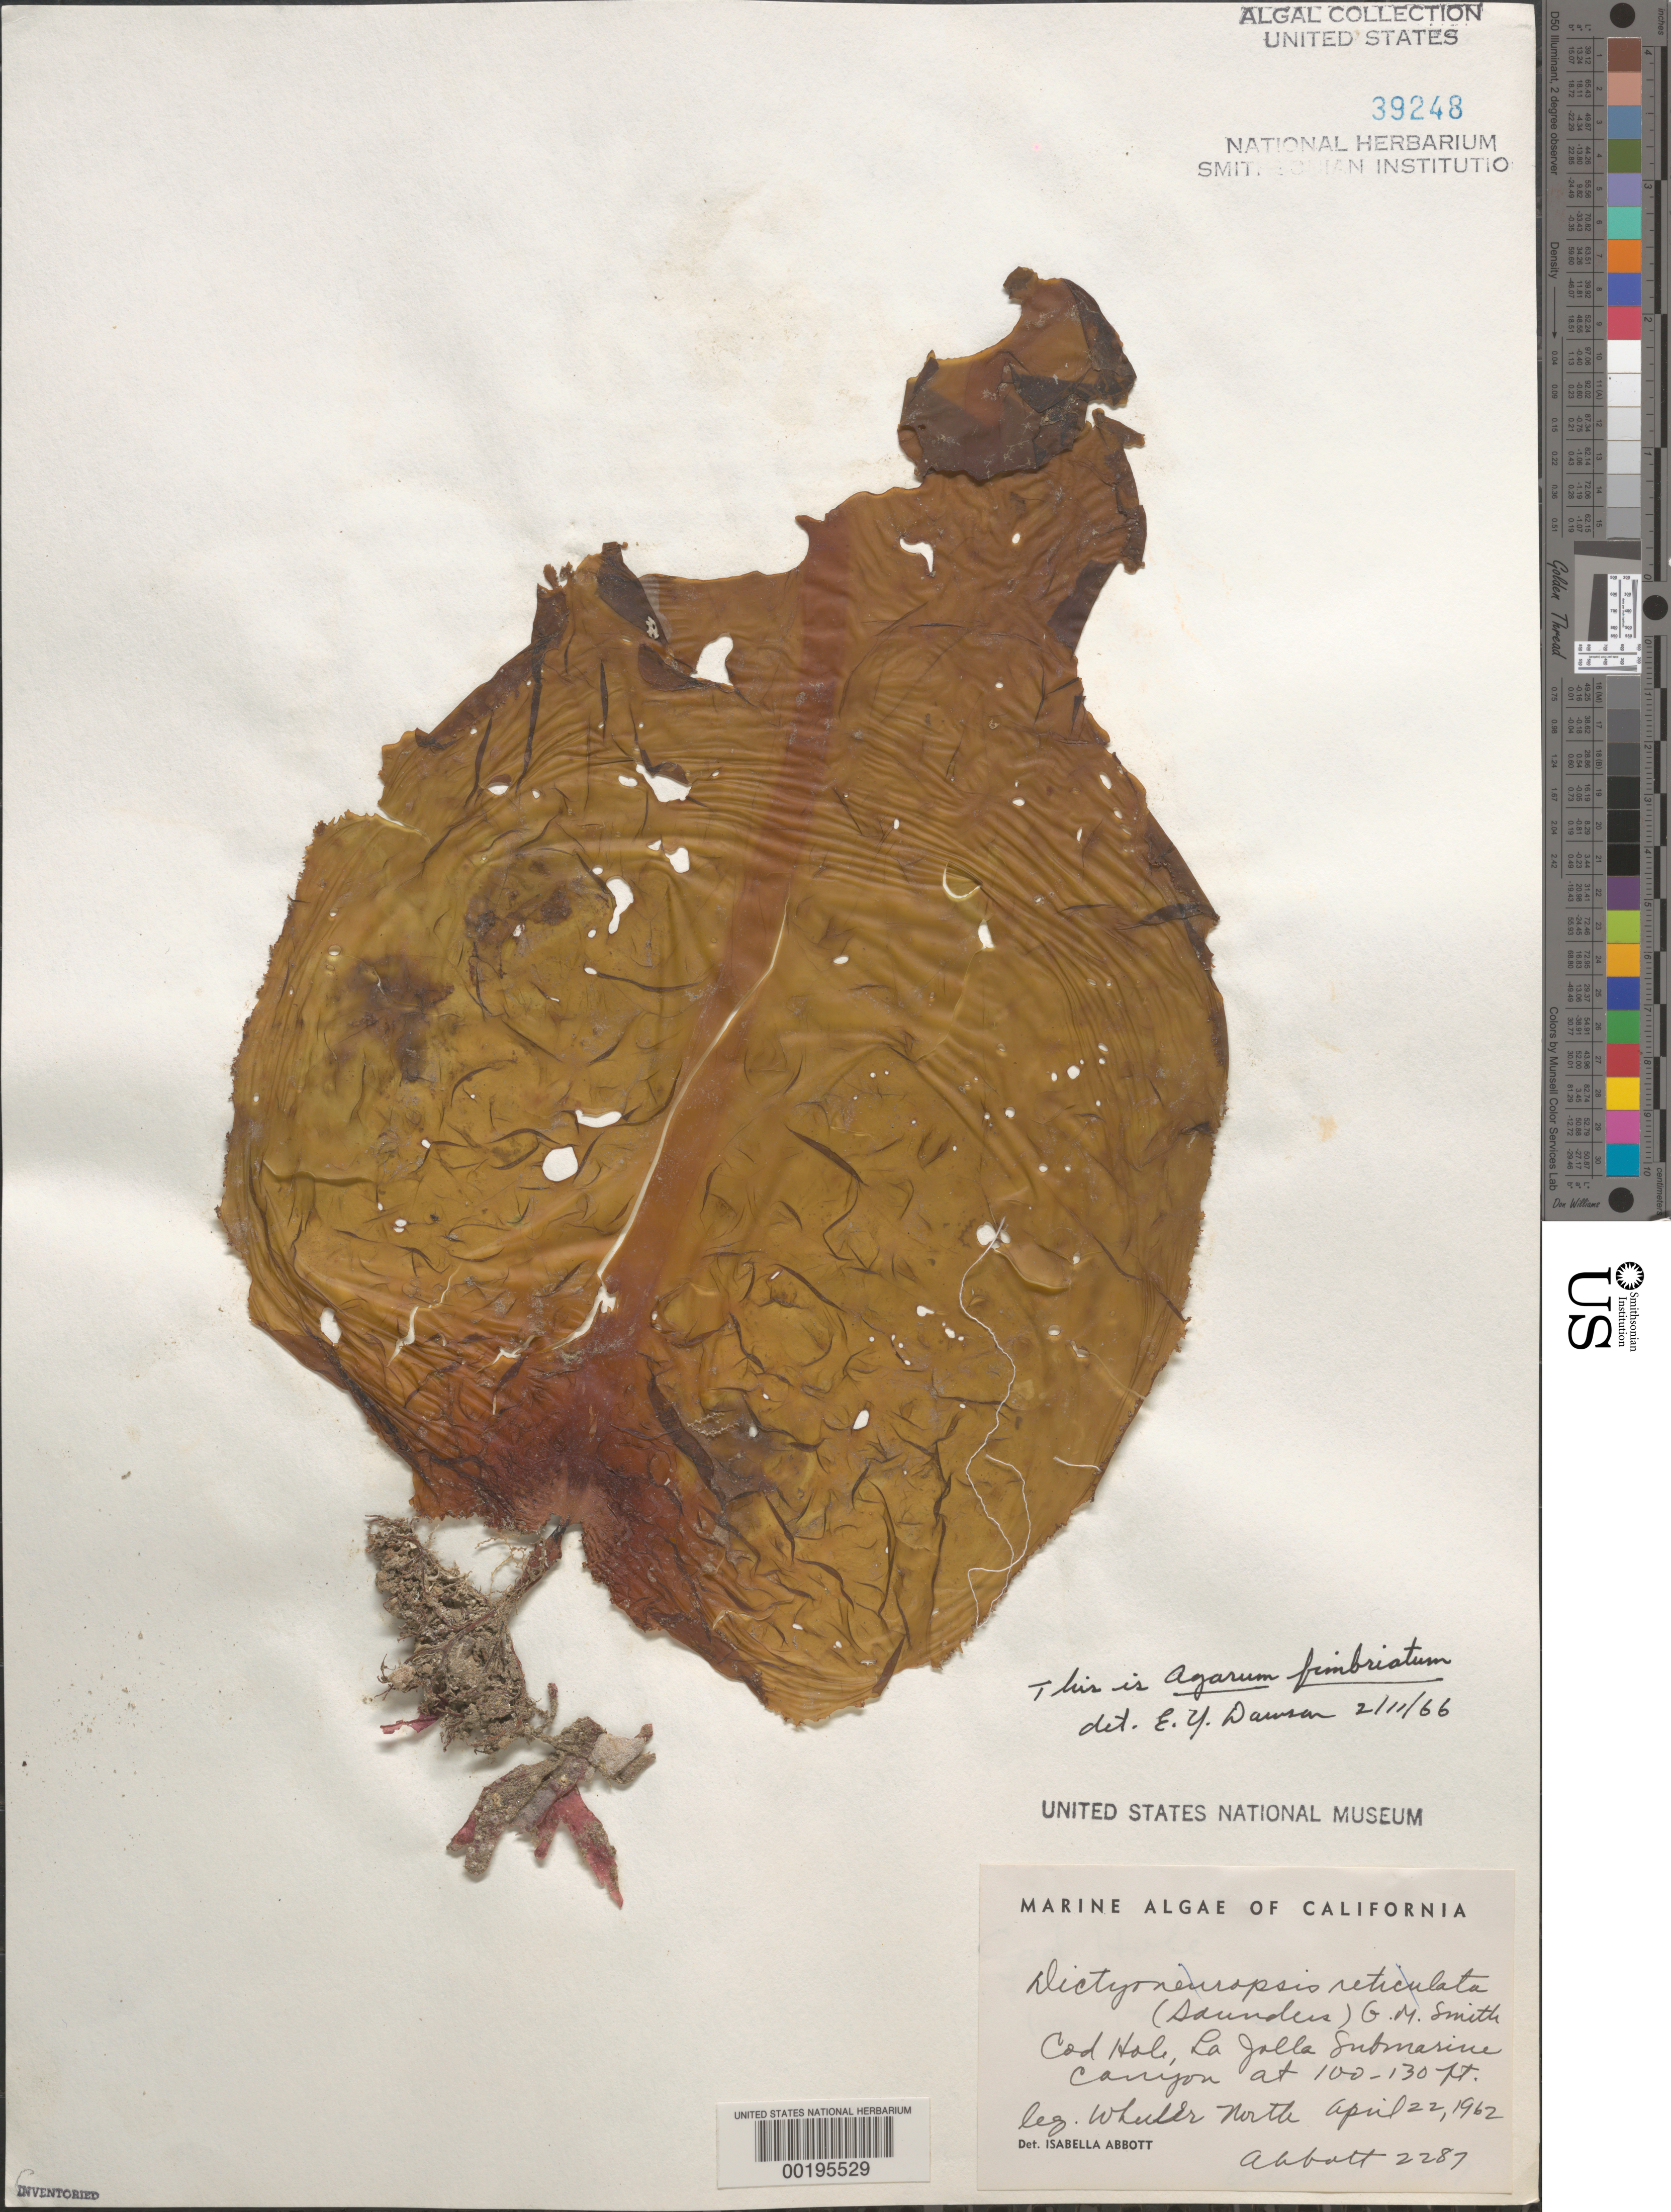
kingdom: Chromista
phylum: Ochrophyta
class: Phaeophyceae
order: Laminariales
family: Agaraceae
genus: Neoagarum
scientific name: Neoagarum fimbriatum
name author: (Harvey) H.Kawai & Hanyuda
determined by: Algae name updating Project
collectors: W. North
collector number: IAA 2287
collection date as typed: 22 Apr 1962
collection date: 1962-04-22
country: United States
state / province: California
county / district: San Diego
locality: Cod Hole, La jolla Submarine Canyon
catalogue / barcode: US 39248